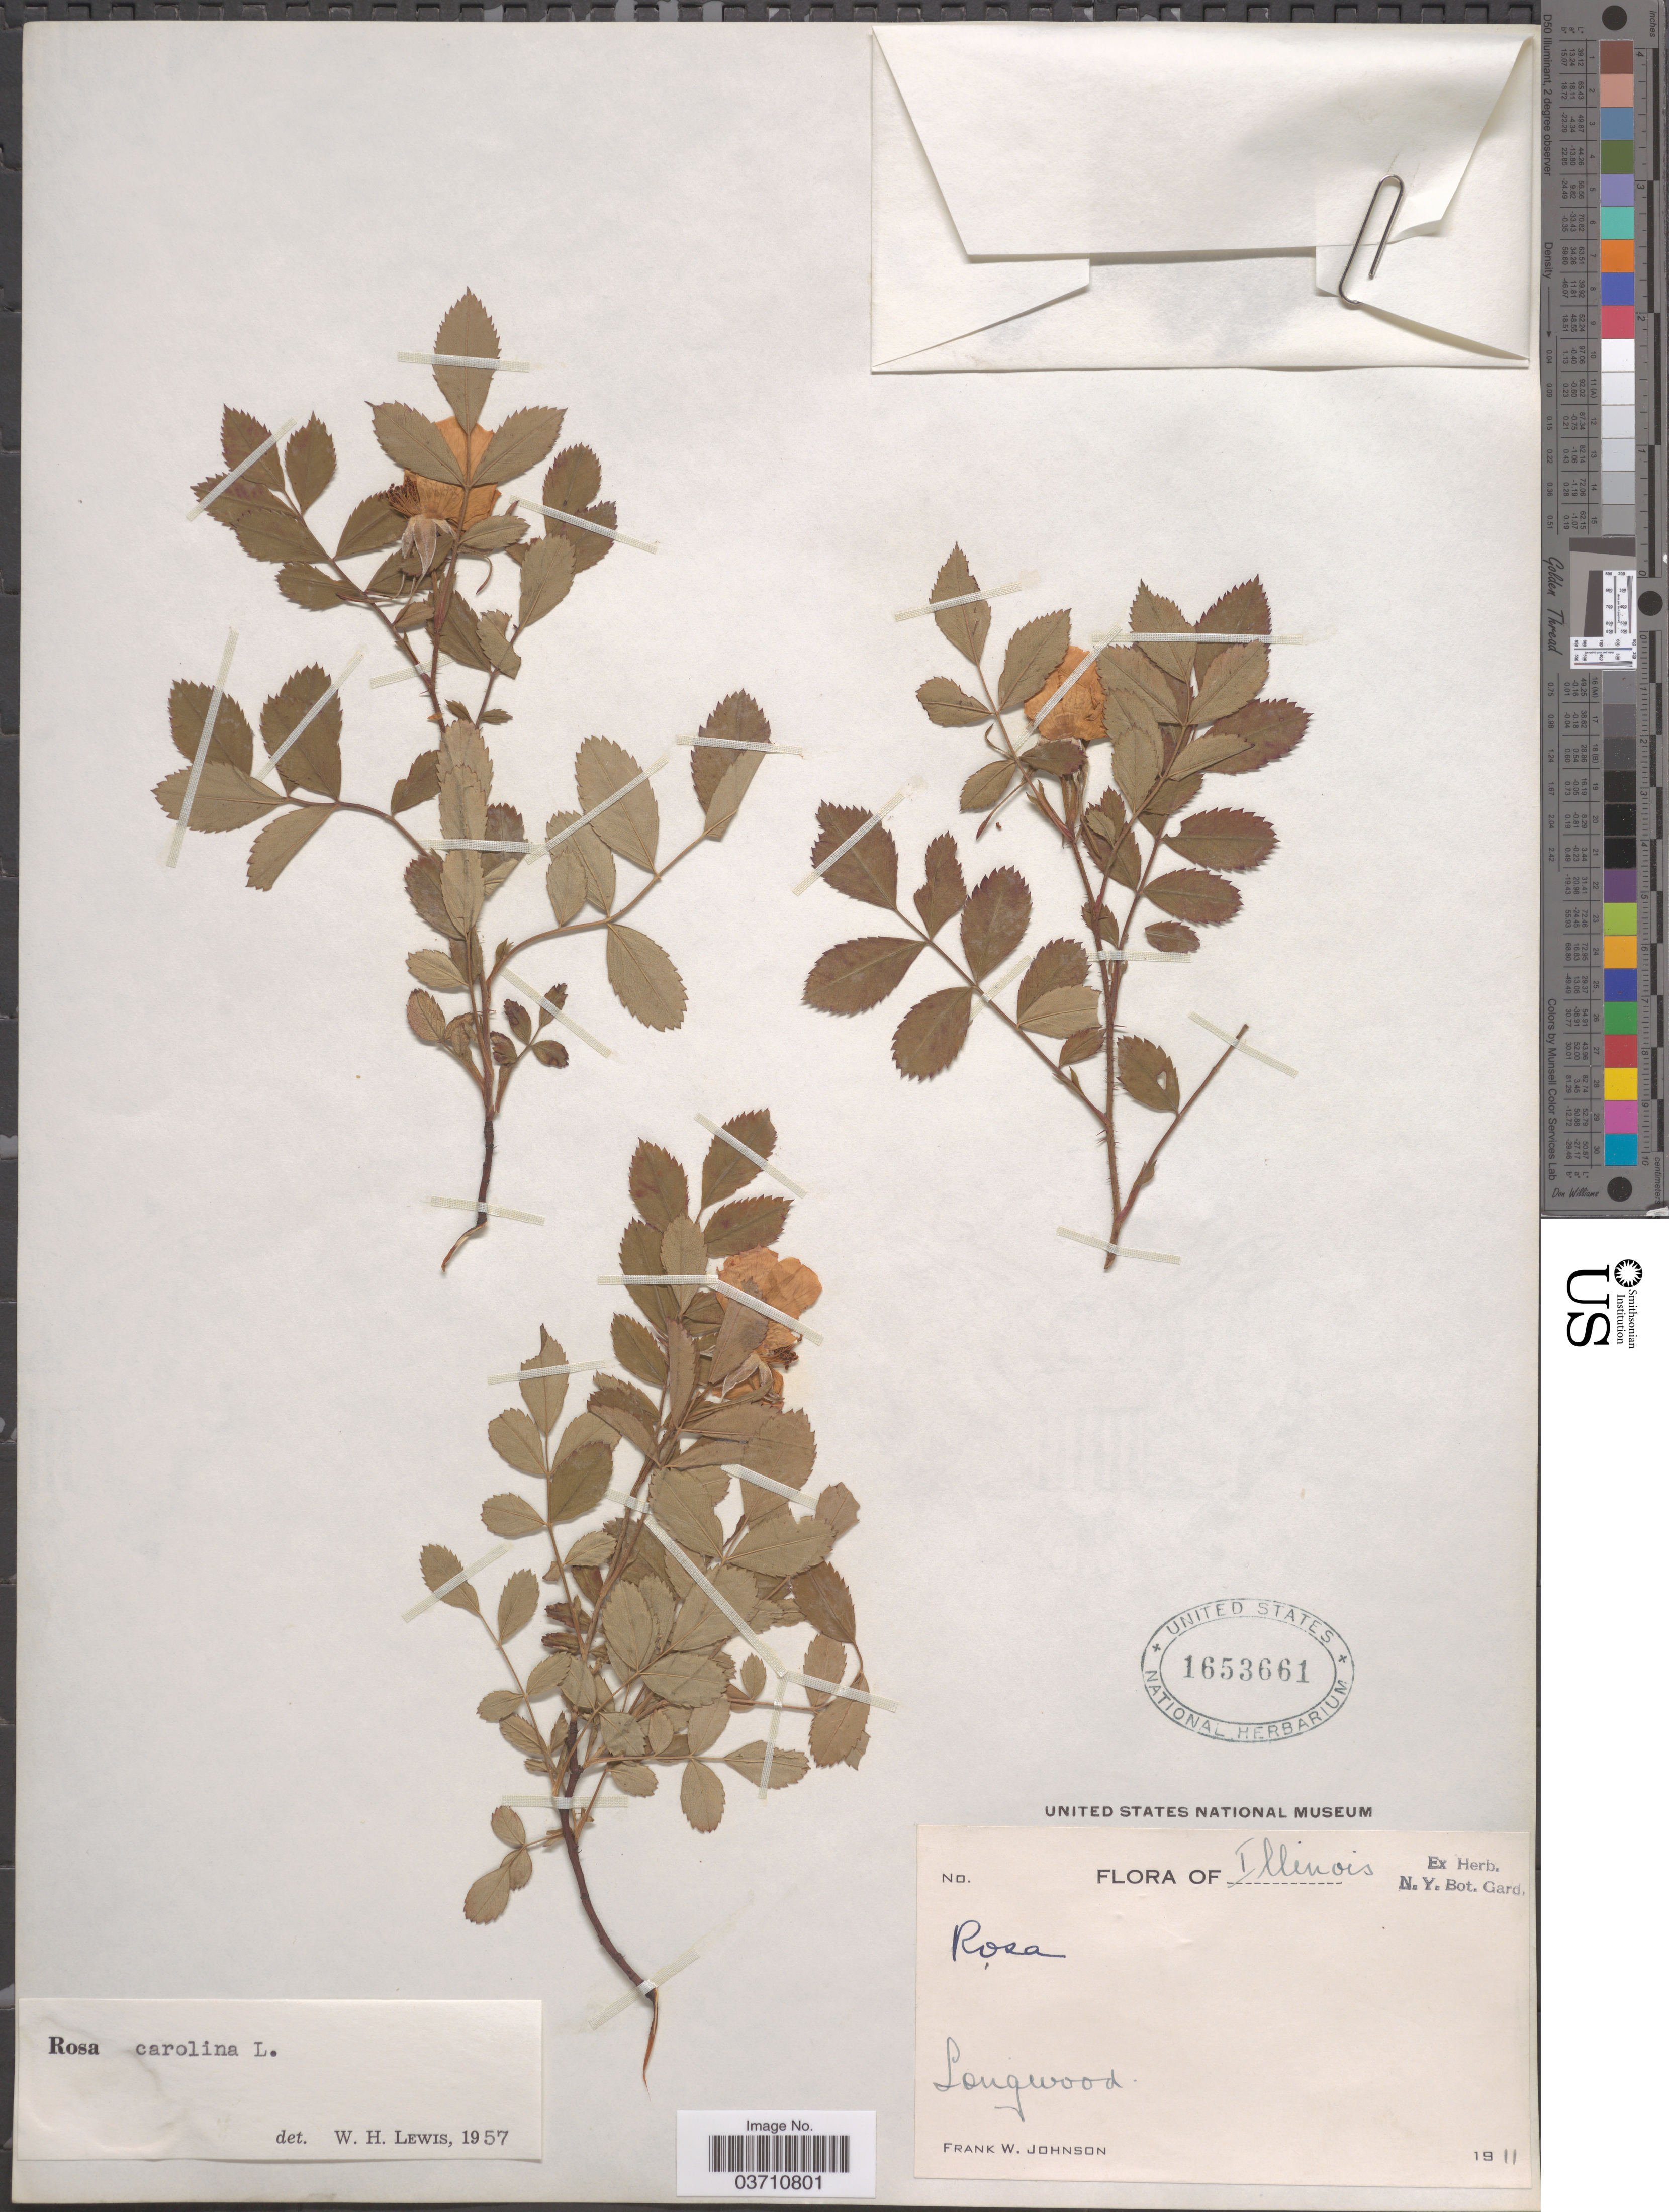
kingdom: Plantae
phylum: Tracheophyta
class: Magnoliopsida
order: Rosales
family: Rosaceae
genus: Rosa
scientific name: Rosa carolina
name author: L.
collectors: F. W. Johnson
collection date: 1911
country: United States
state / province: Illinois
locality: Longwood.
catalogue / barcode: US 1653661